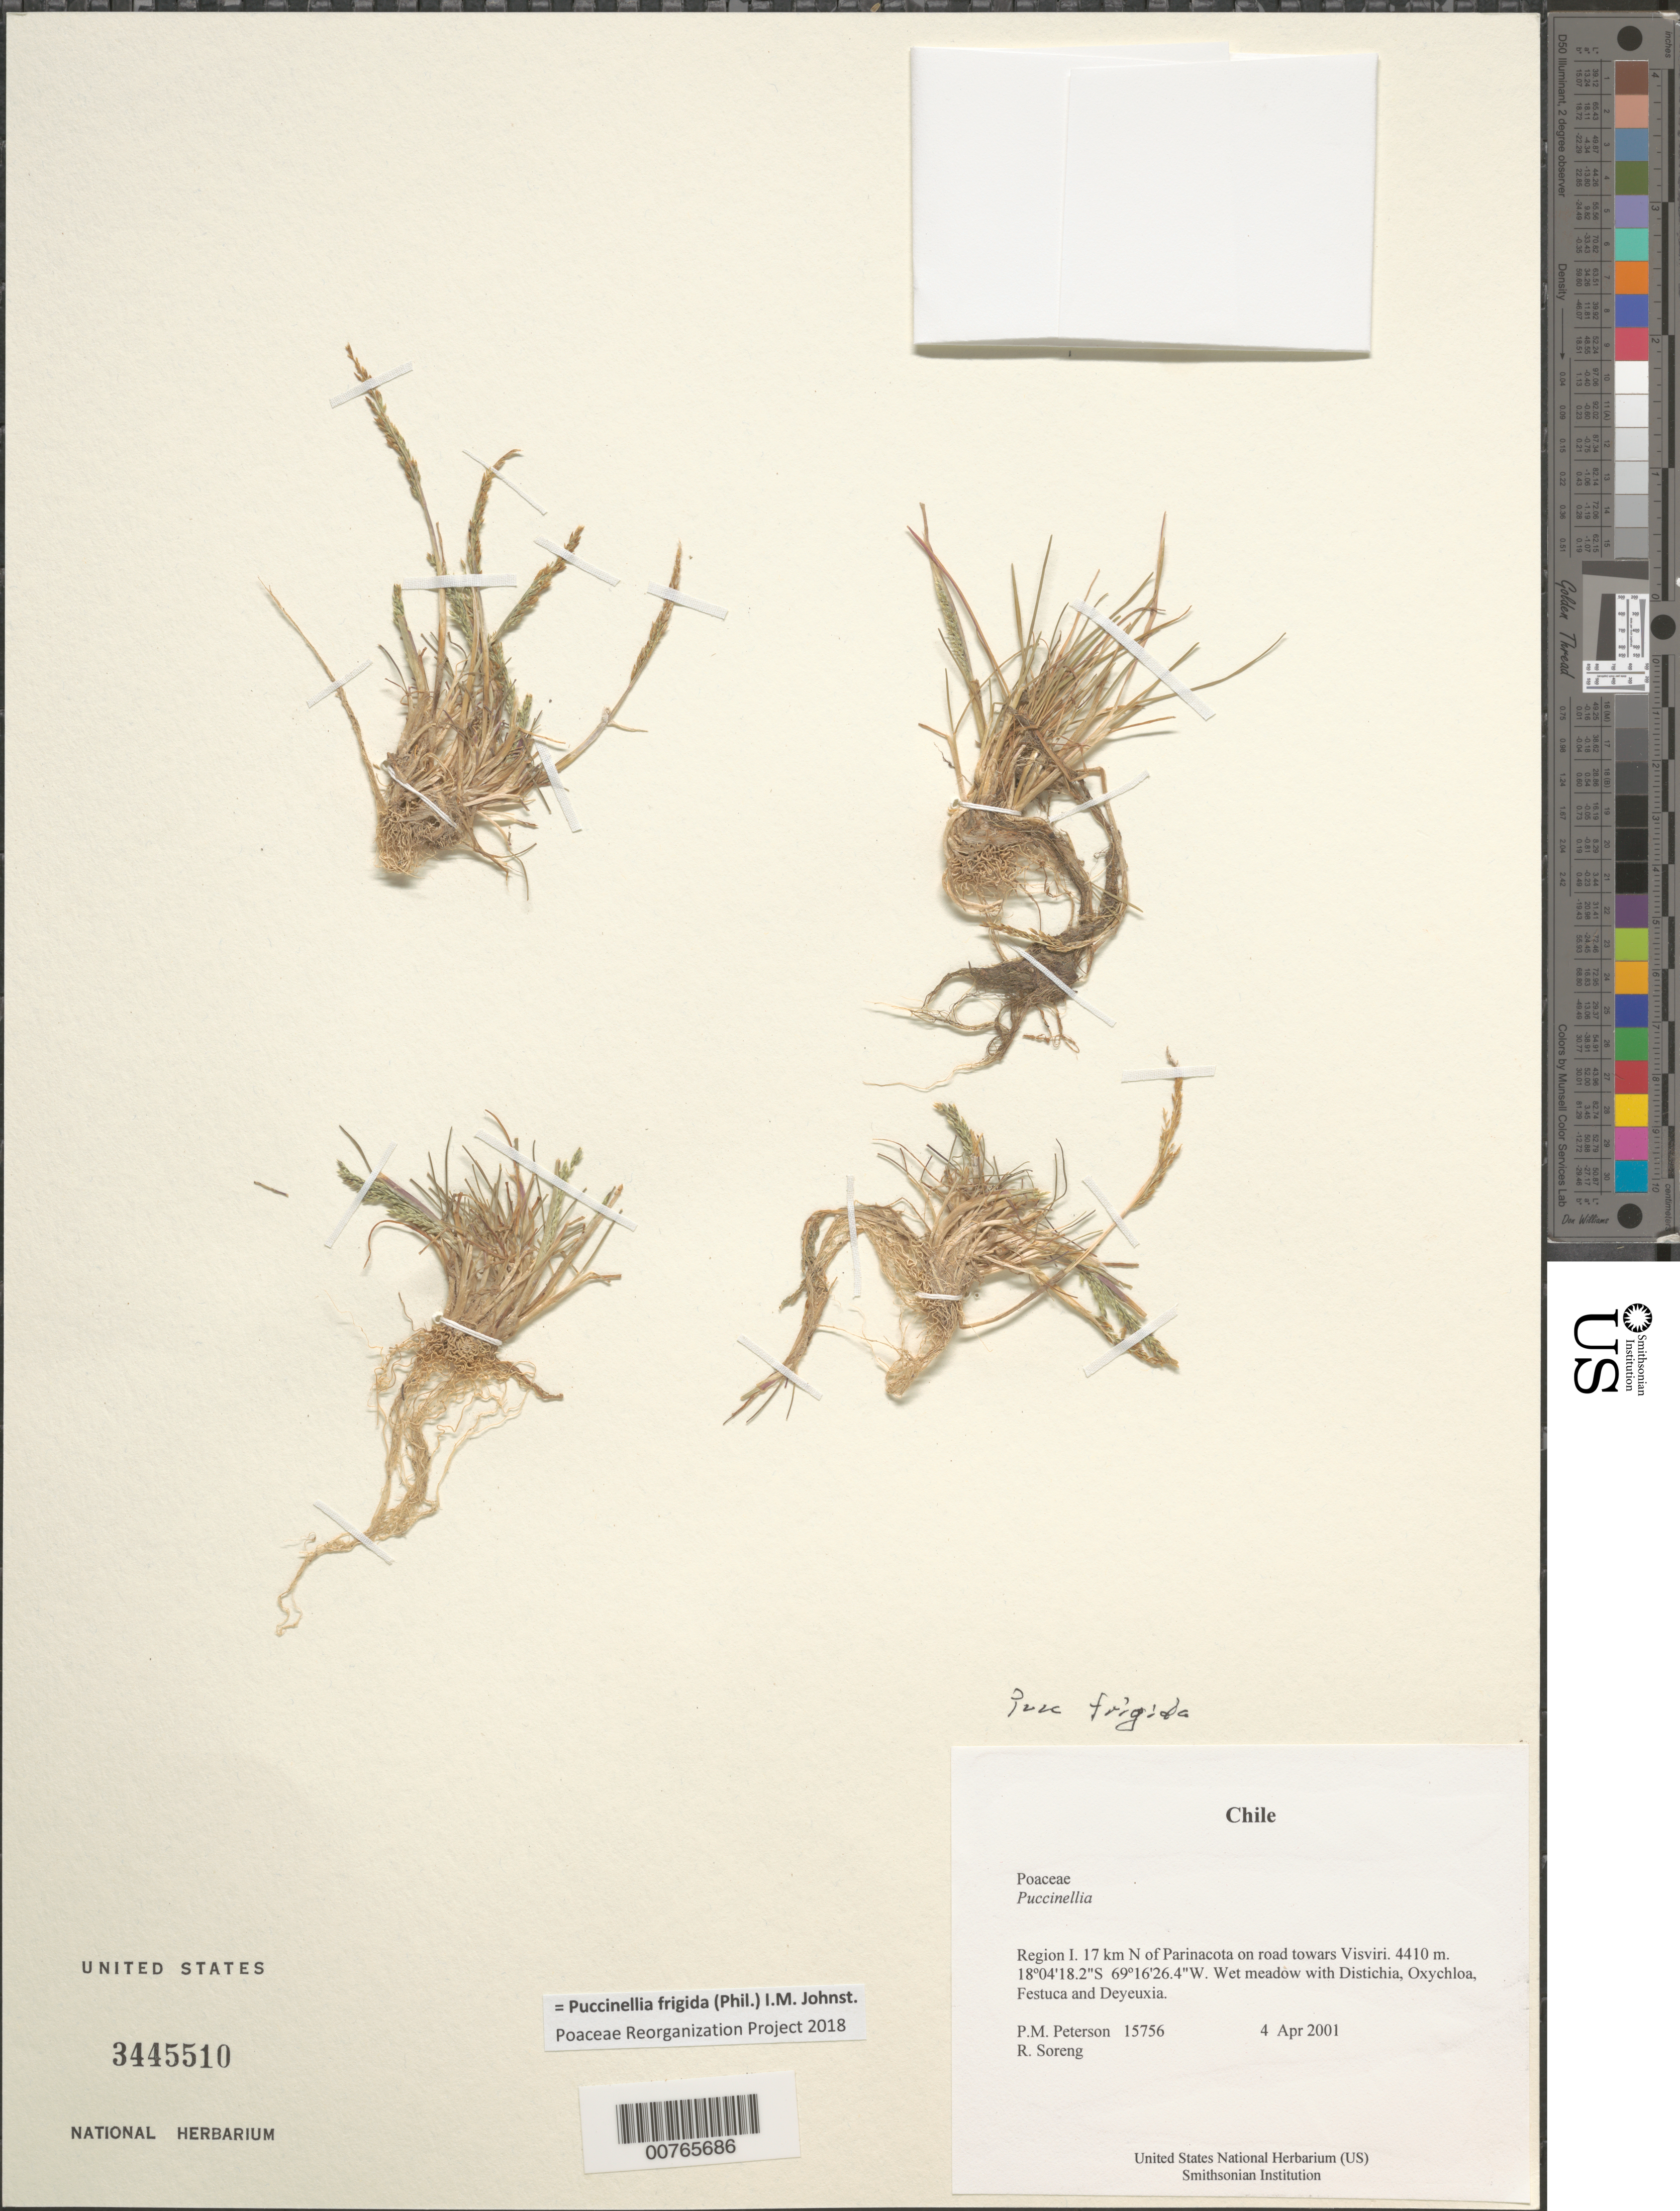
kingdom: Plantae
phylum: Tracheophyta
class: Liliopsida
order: Poales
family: Poaceae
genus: Puccinellia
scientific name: Puccinellia frigida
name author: (Phil.) I.M. Johnst.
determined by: Poaceae Reorganization Project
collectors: P. M. Peterson & R. J. Soreng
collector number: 15756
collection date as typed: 04 Apr 2001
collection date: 2001-04-04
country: Chile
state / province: Tarapacá (I)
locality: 17 km N of Parinacota on road towars Visviri.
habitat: Wet meadow with Distichia, Oxychloa, Festuca and Deyeuxia.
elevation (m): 4410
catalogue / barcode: US 3445510